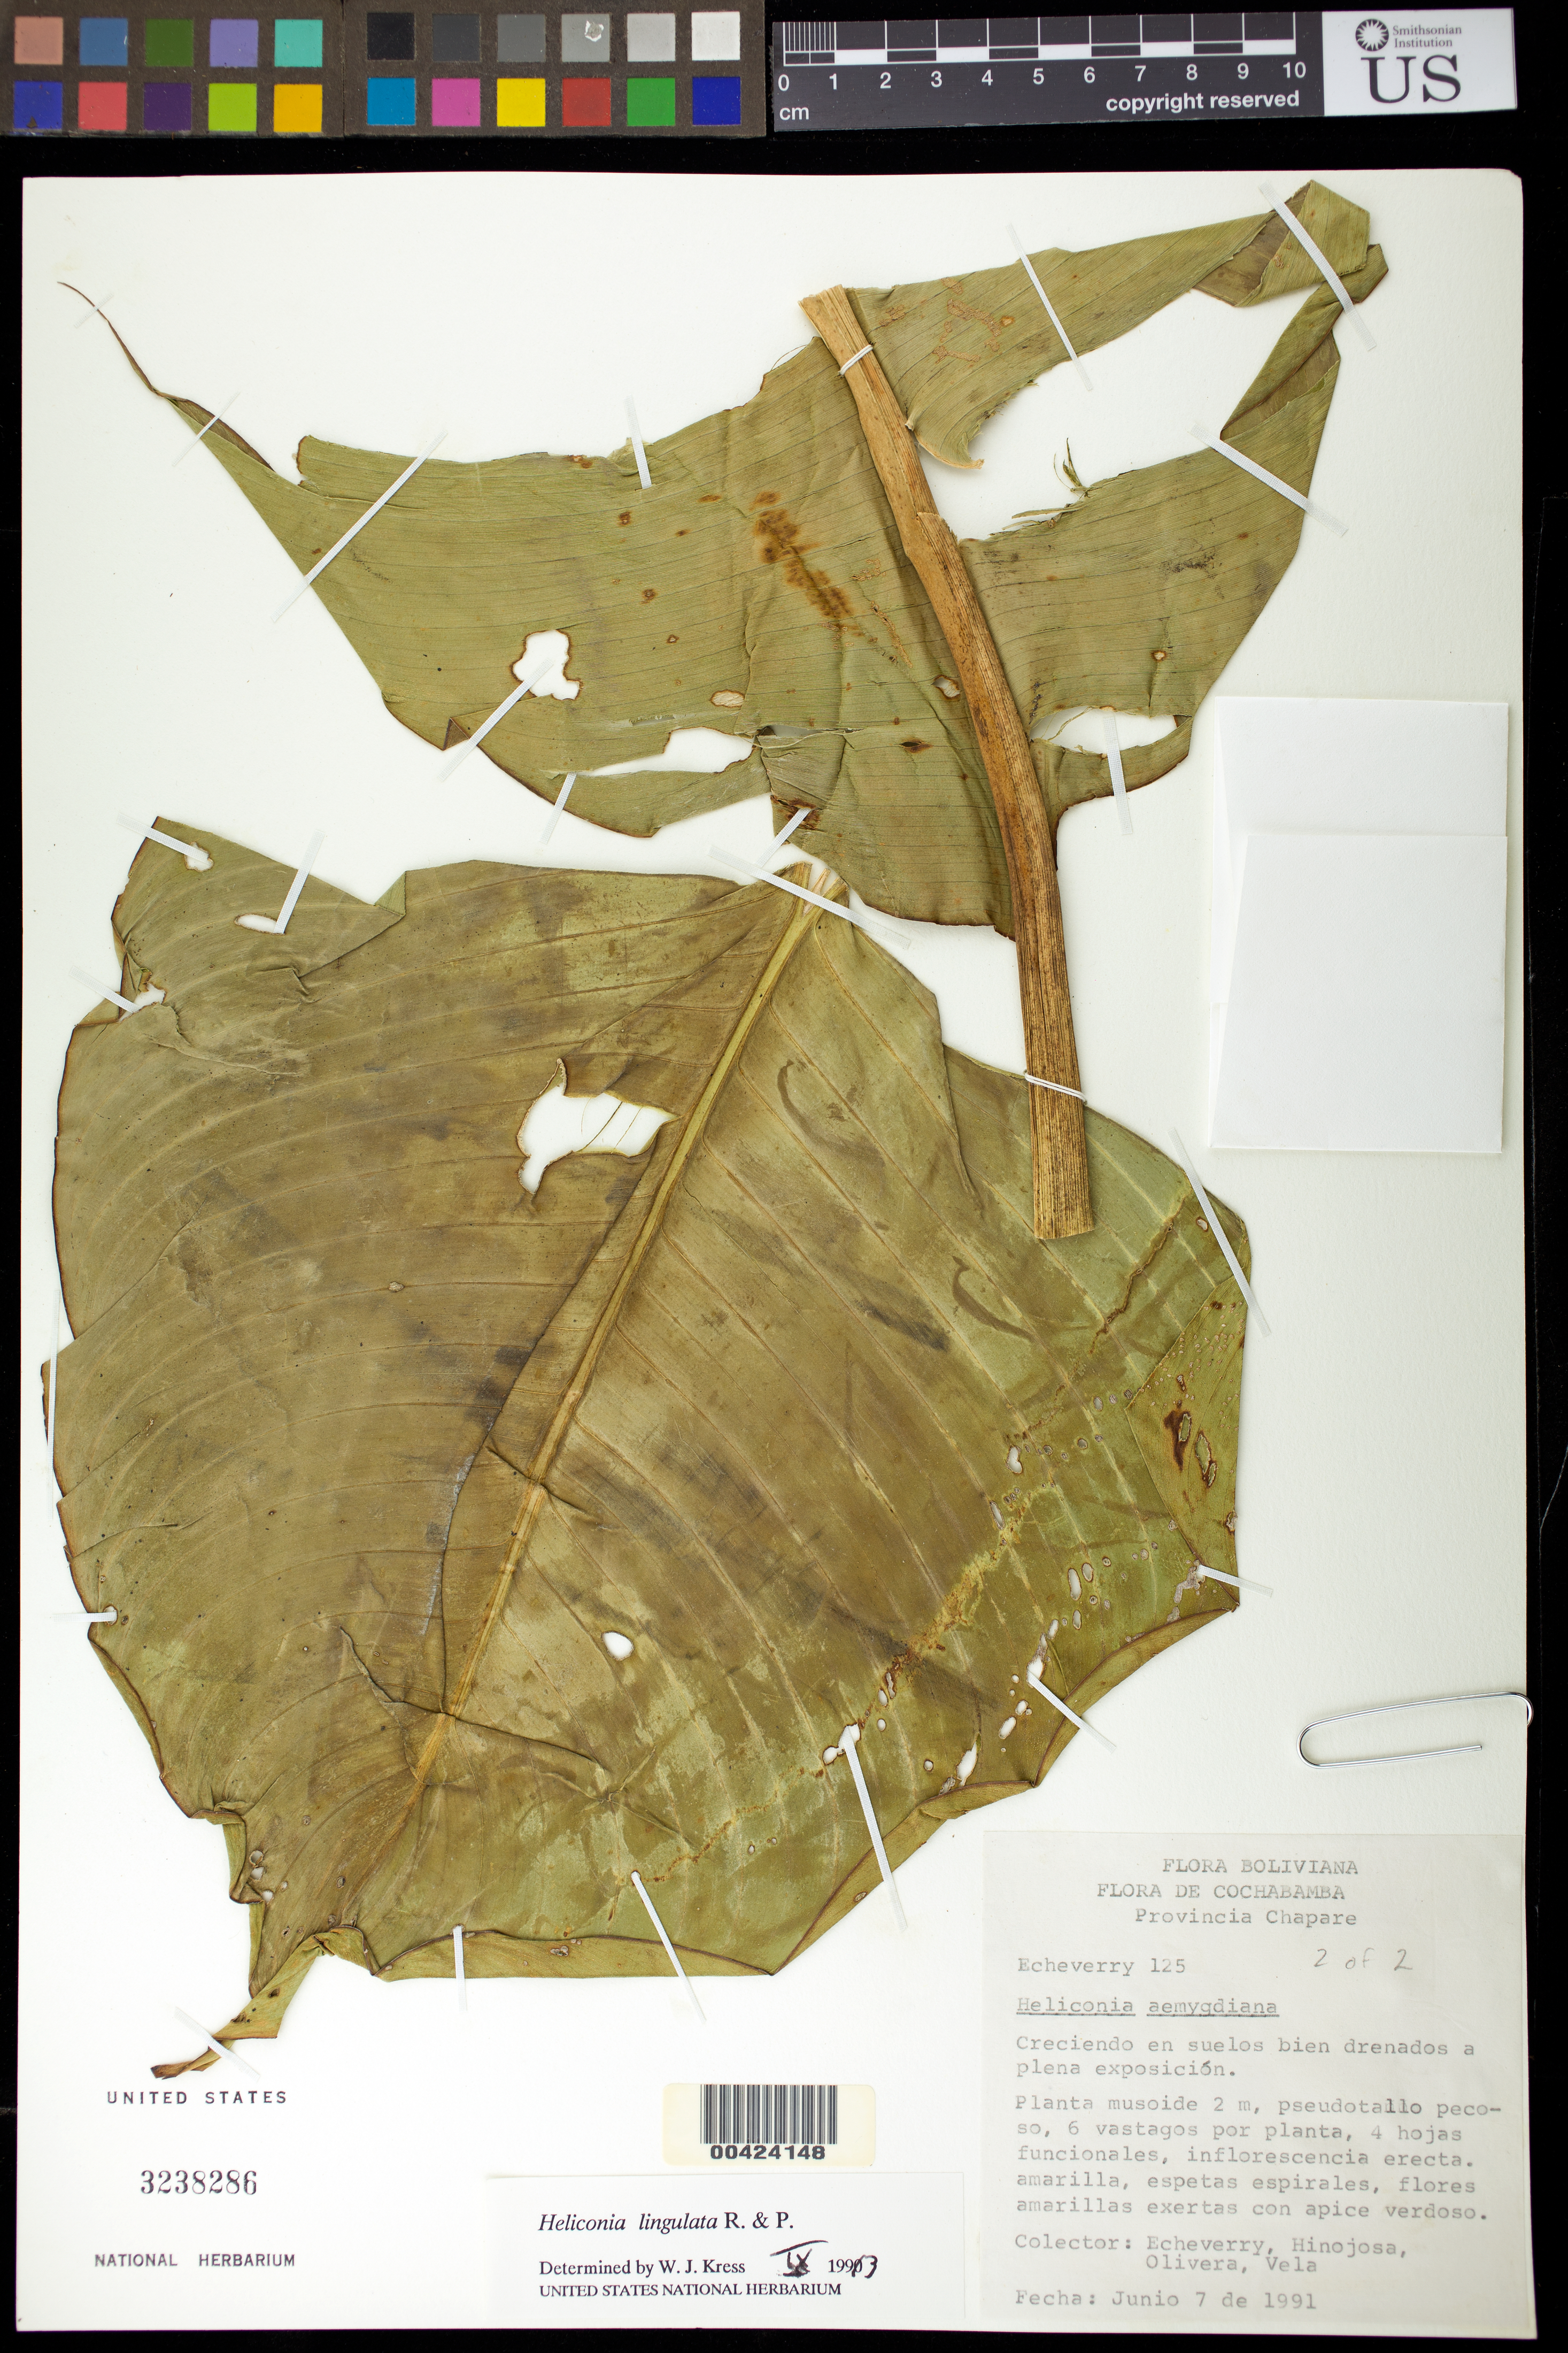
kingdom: Plantae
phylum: Tracheophyta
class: Liliopsida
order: Zingiberales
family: Heliconiaceae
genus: Heliconia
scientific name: Heliconia lingulata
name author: Ruiz & Pav.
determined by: Kress, W. J., (US), Smithsonian Institution - National Museum of Natural History (UNITED STATES)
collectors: -. Echeverry, -- Hinojosa, -. Olivera & -. Vela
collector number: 125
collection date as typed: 07 Jun 1991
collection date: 1991-06-07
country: Bolivia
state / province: Cochabamba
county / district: Chaparé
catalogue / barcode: US 3238286